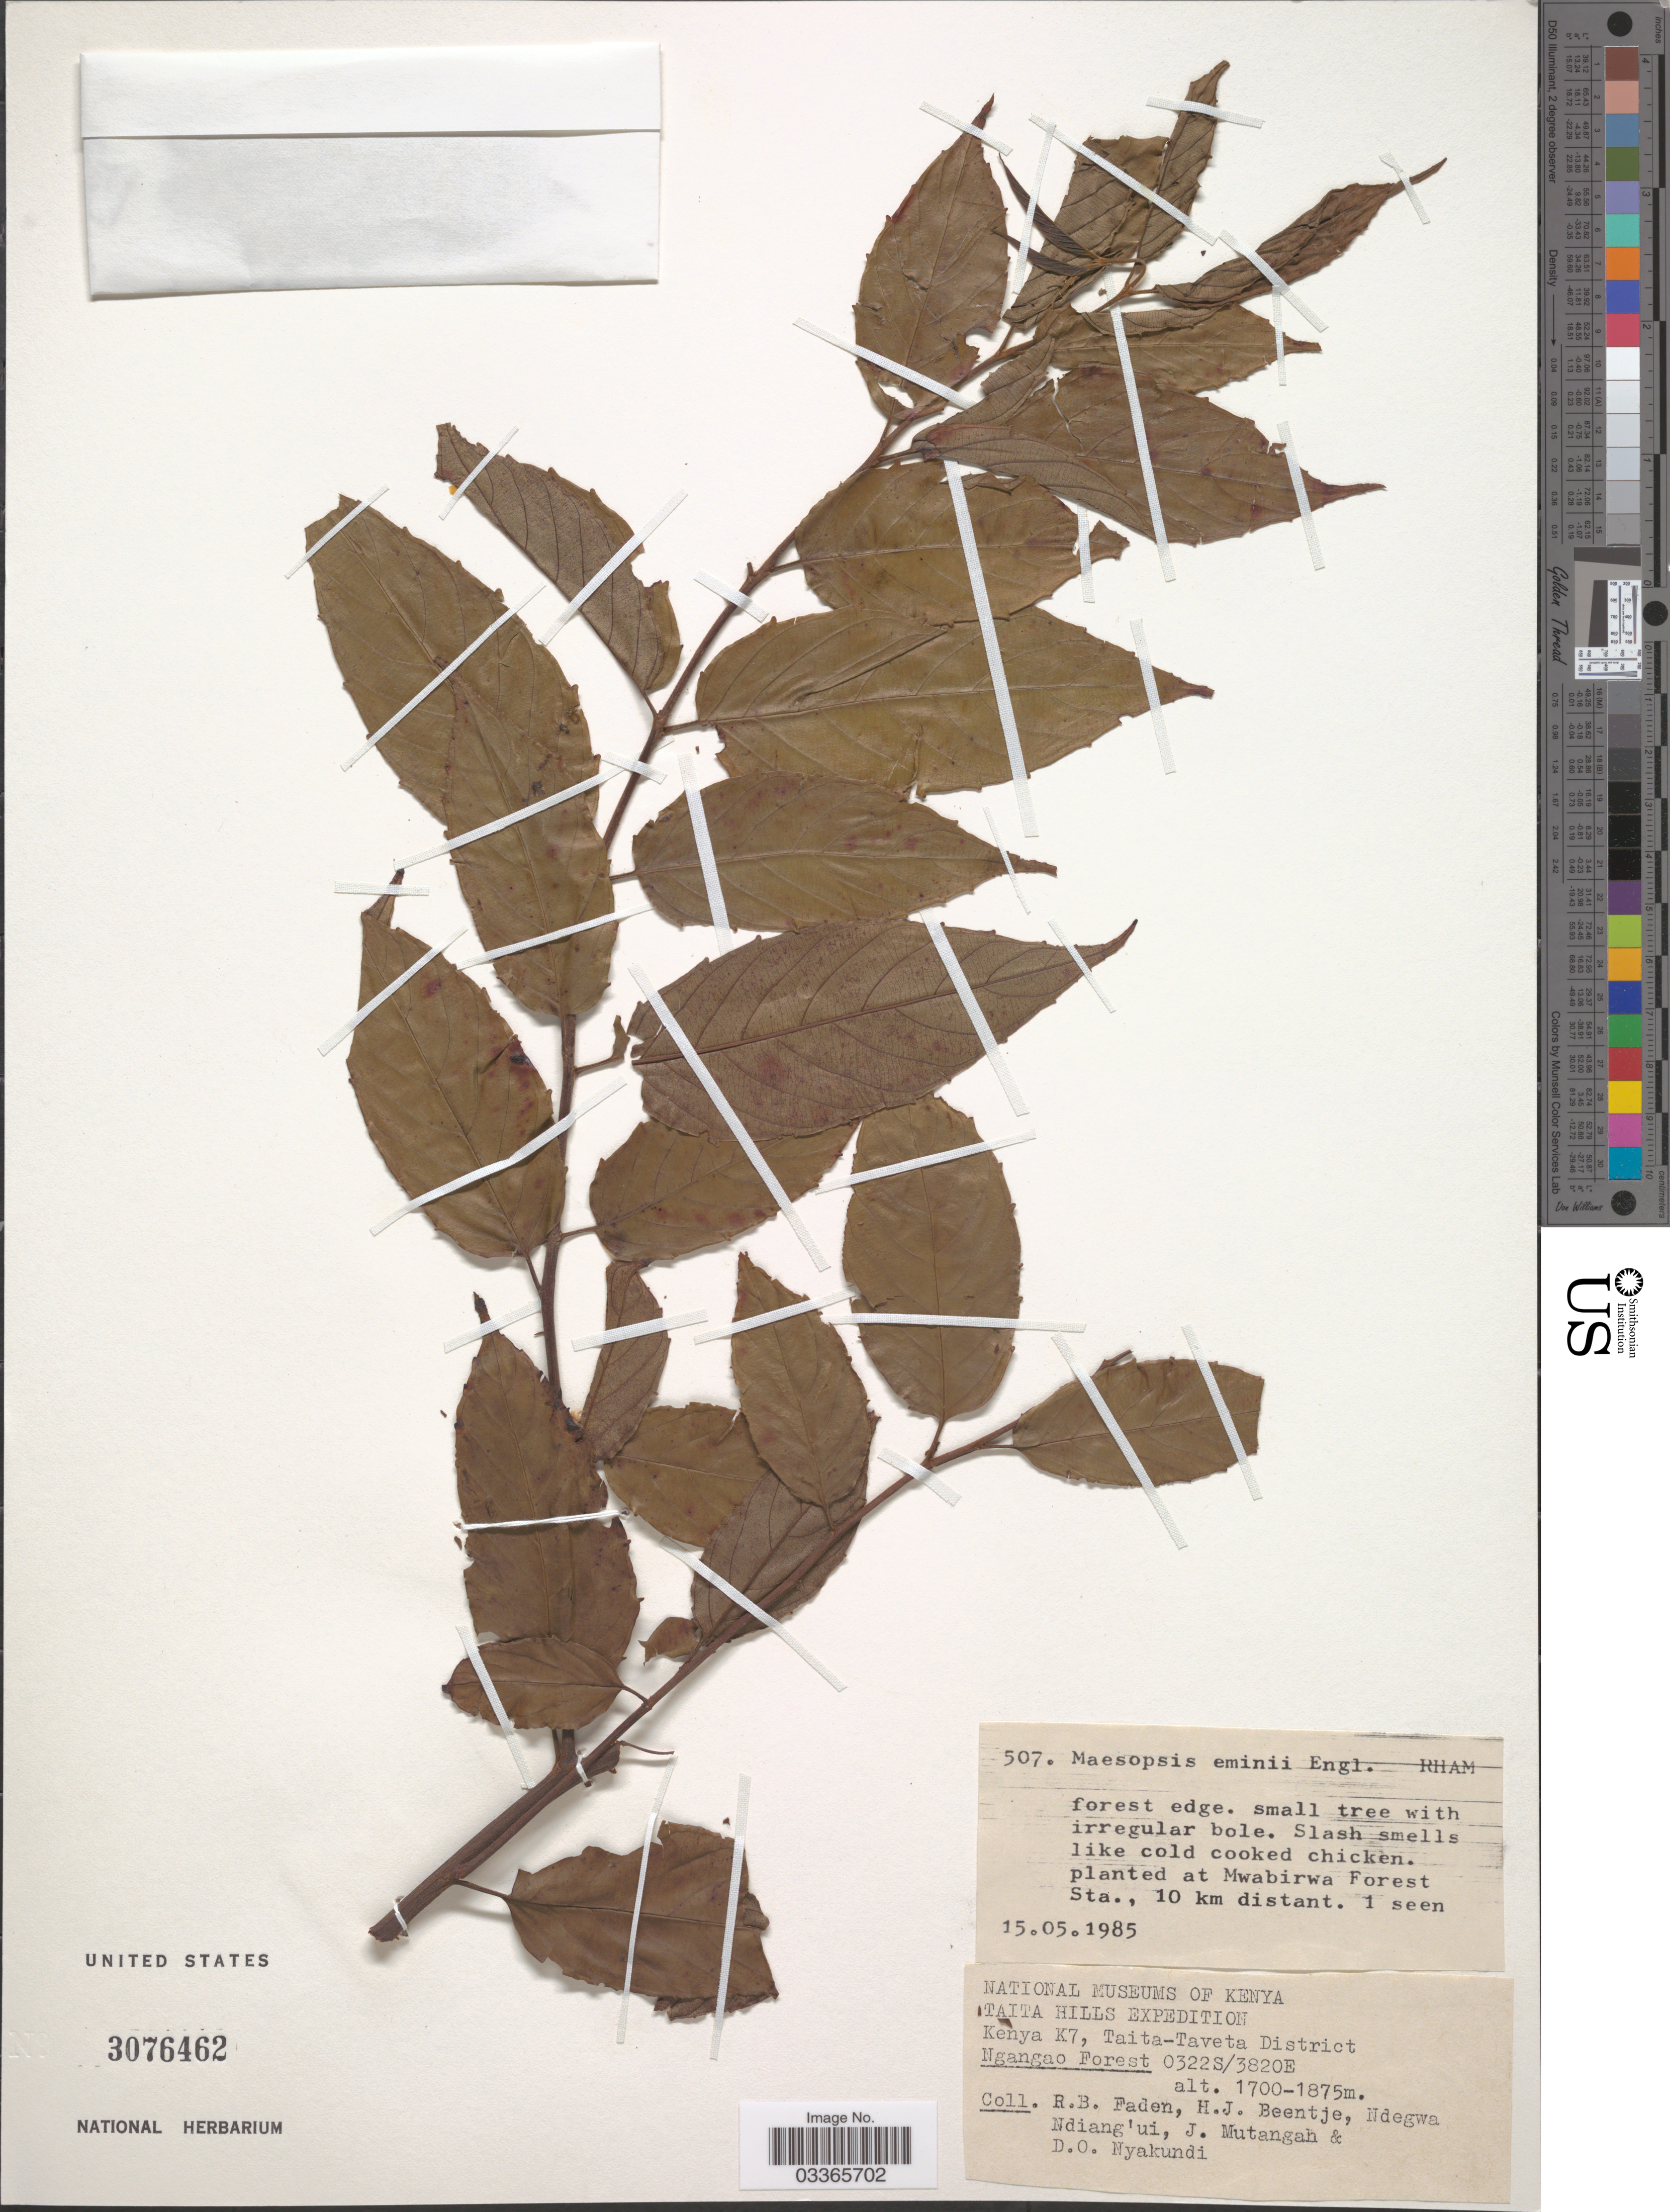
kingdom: Plantae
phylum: Tracheophyta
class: Magnoliopsida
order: Rosales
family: Rhamnaceae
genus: Maesopsis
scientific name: Maesopsis eminii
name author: Engl.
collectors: R. B. Faden, H. J. Beentje, Ndegwa Ndiang'ui, J. Mutangah & D. Nyakundi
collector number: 507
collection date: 1985-05-15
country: Kenya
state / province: Taita Taveta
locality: Taita Hills, K7, Taita-Taveta District, Ngangao Forest.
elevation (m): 1700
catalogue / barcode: US 3076462